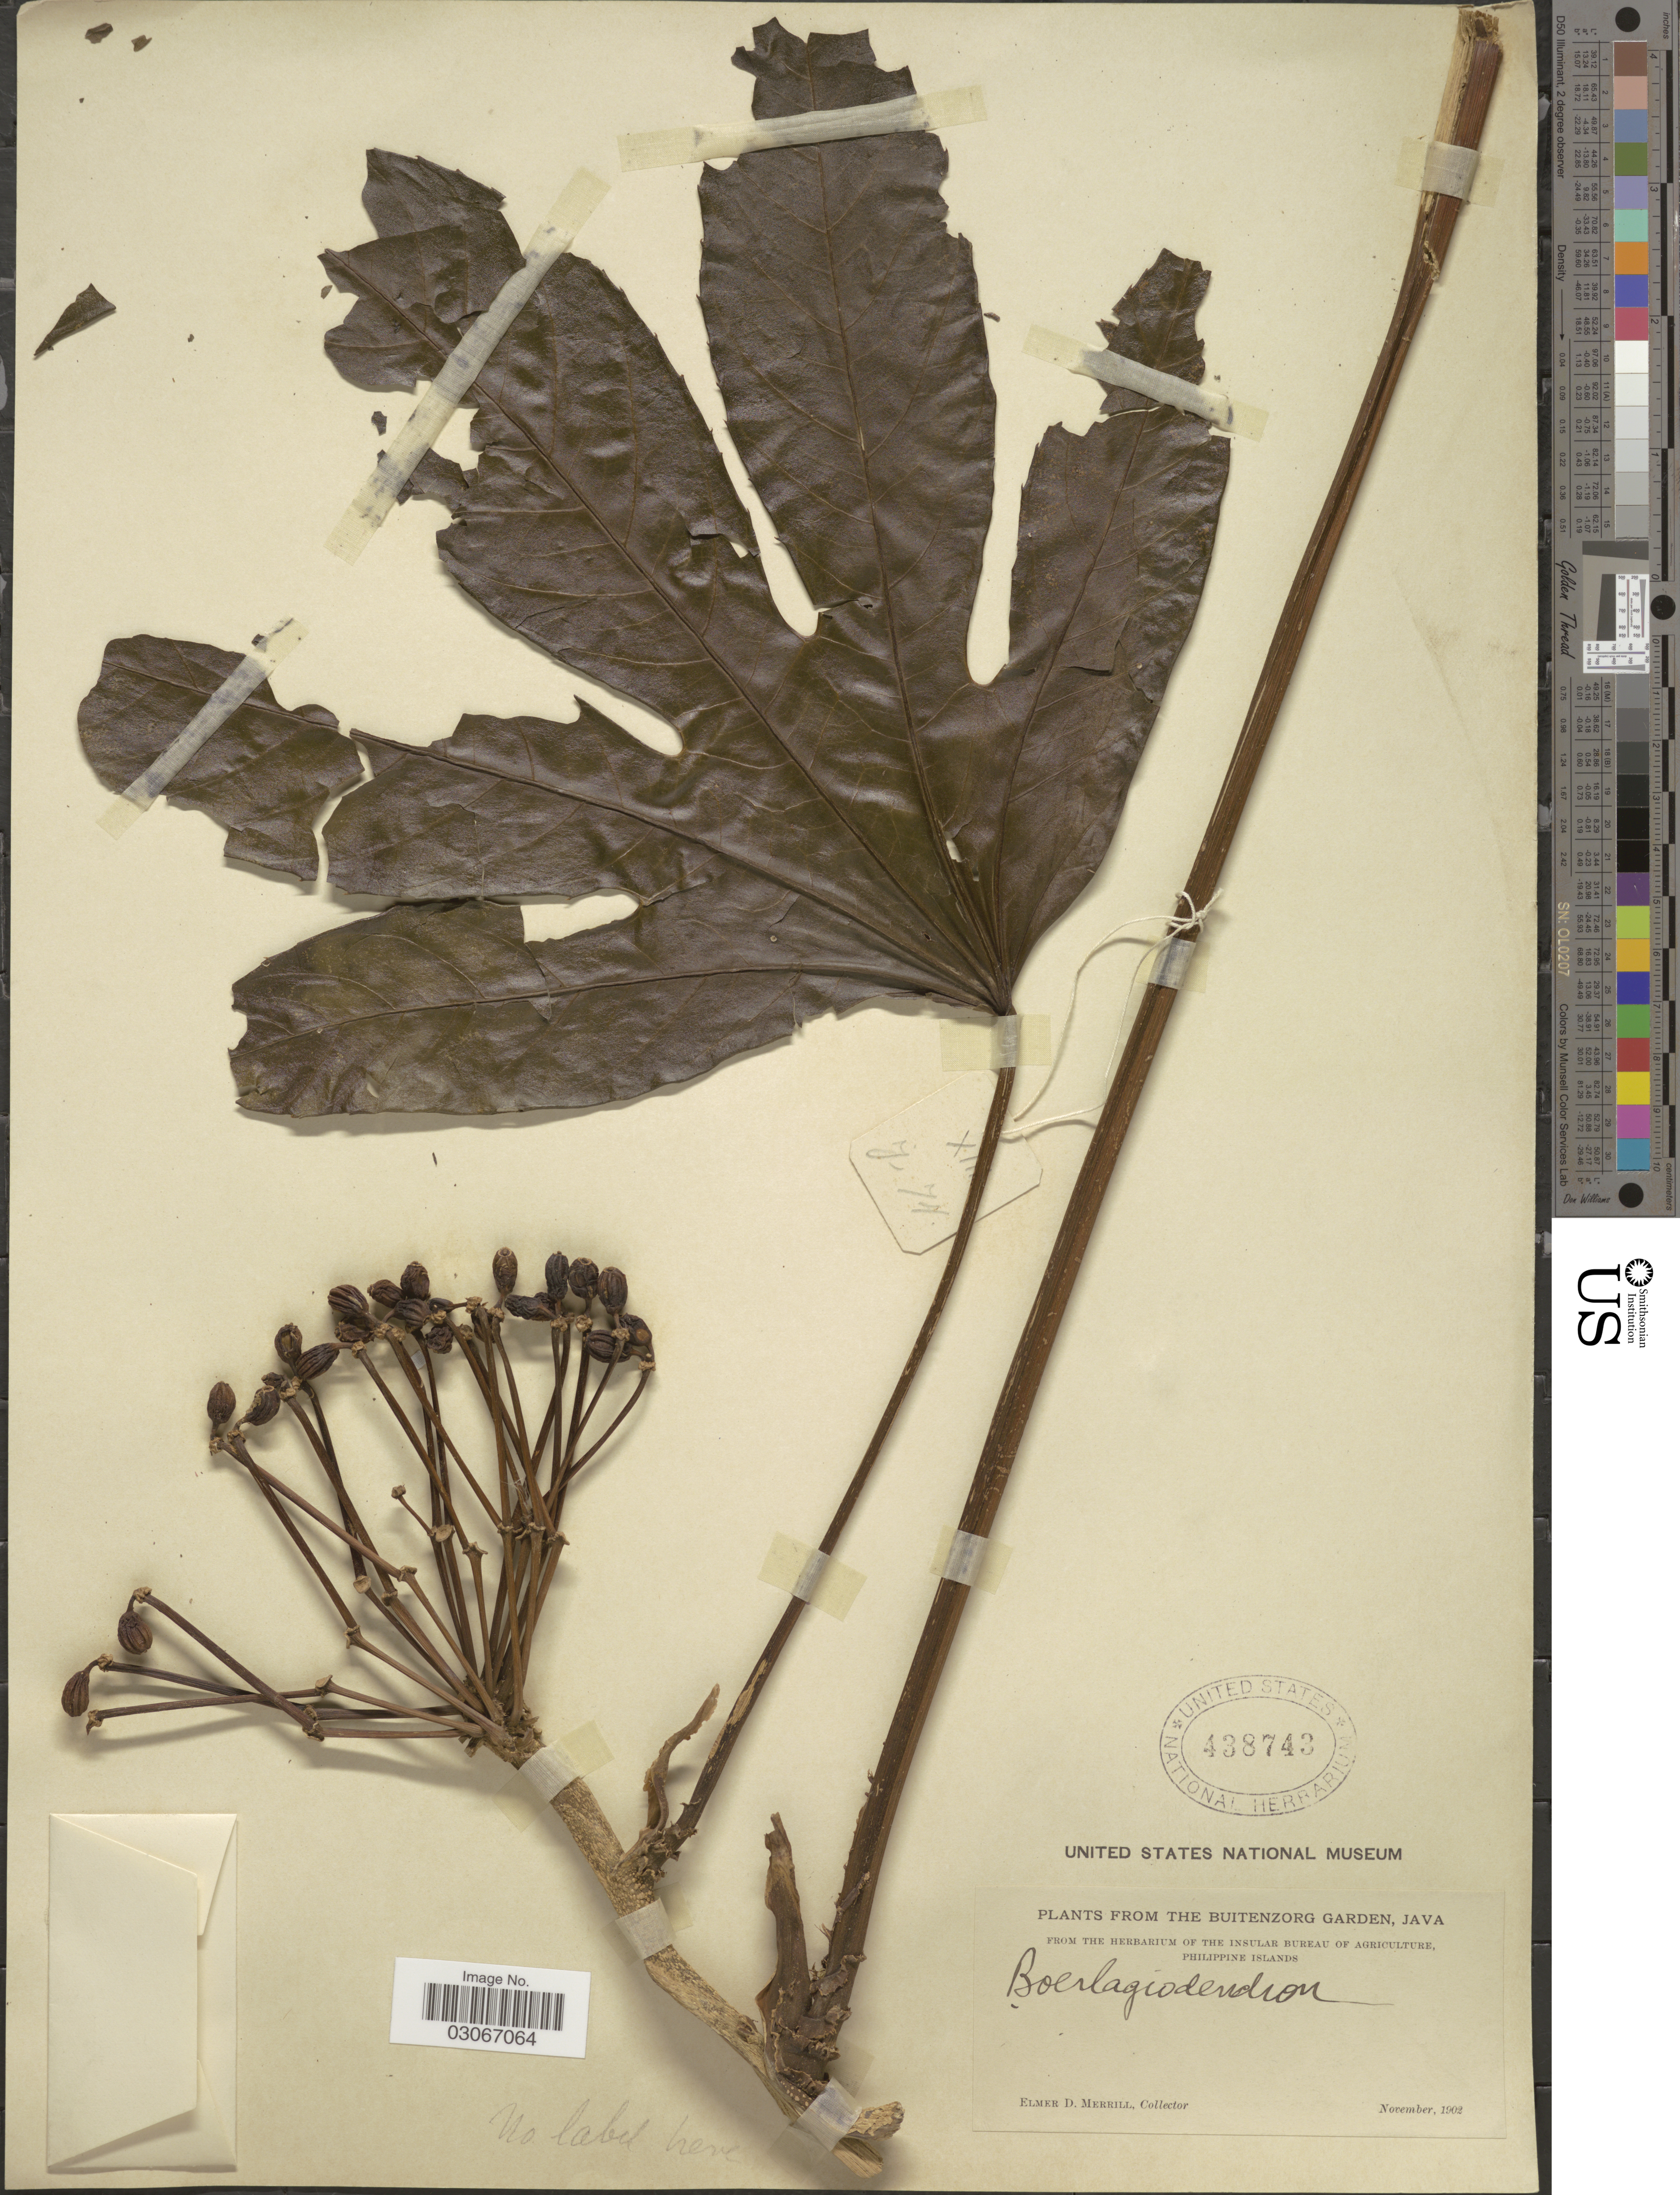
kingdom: Plantae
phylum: Tracheophyta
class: Magnoliopsida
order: Apiales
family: Araliaceae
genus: Osmoxylon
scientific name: Osmoxylon sp.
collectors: E. D. Merrill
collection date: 1902-11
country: Indonesia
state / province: Java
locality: Buitenzorg Garden.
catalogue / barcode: US 438743